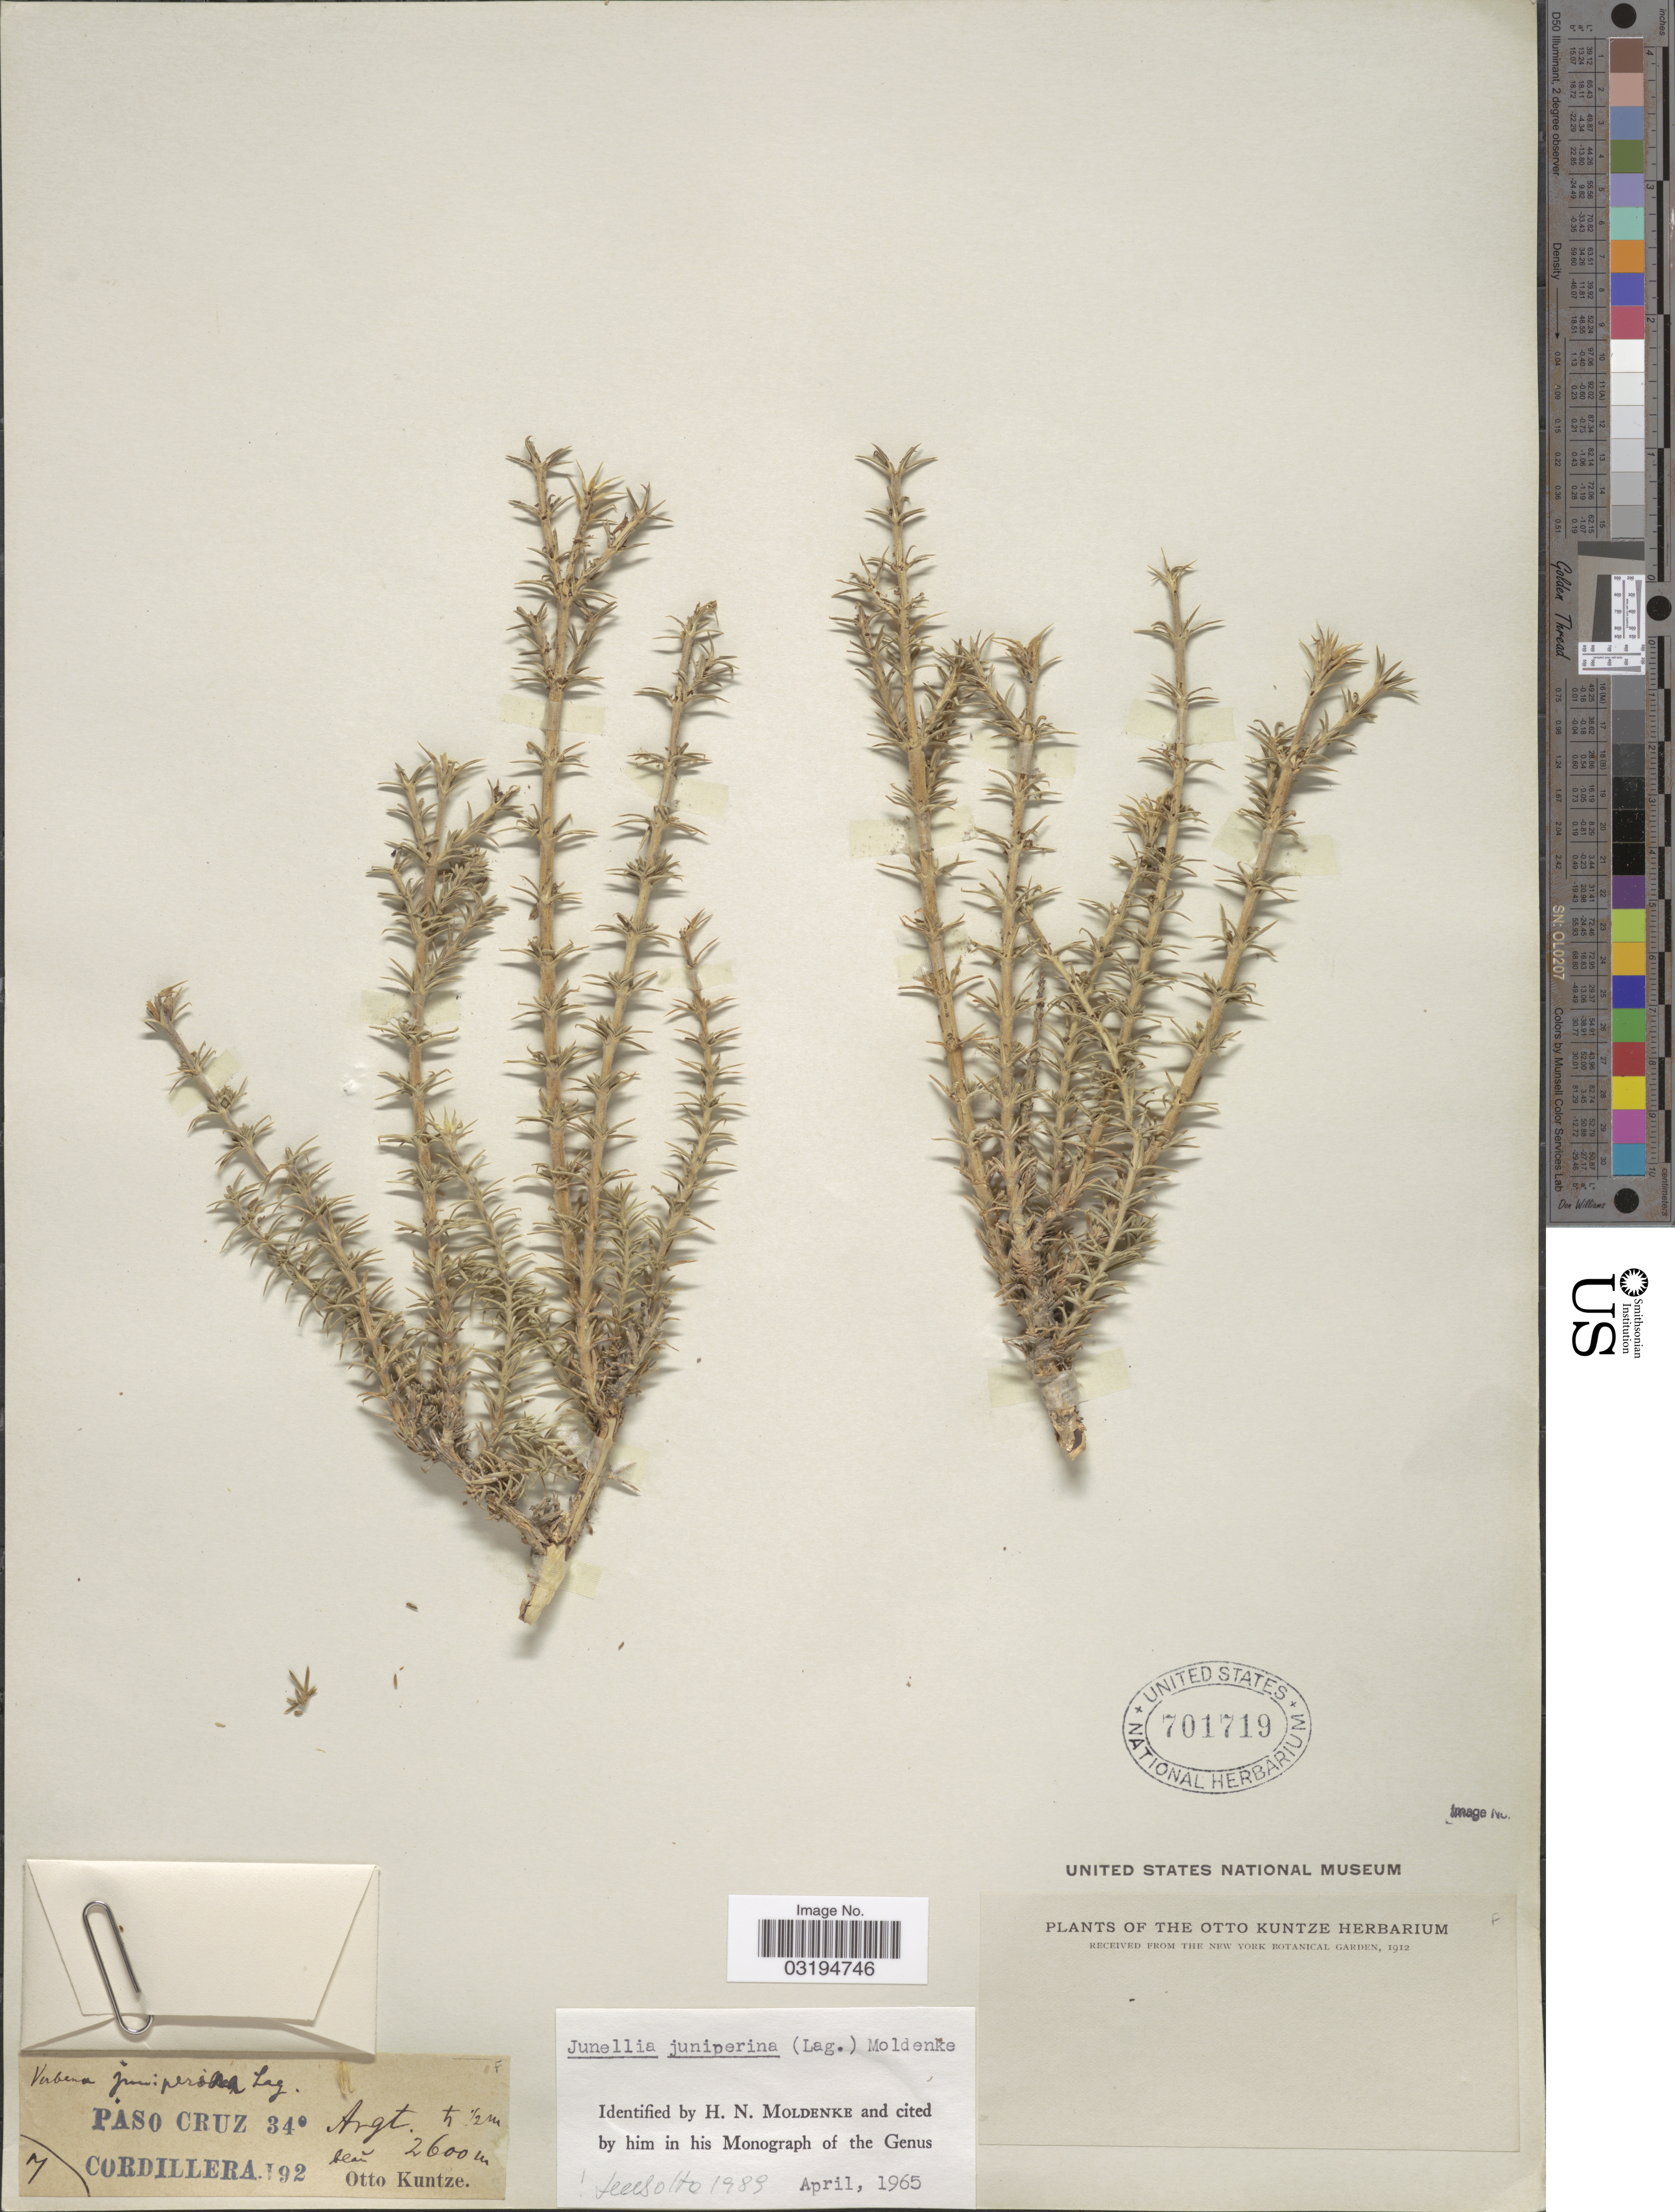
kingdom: Plantae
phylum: Tracheophyta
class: Magnoliopsida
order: Lamiales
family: Verbenaceae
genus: Junellia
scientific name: Junellia juniperina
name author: (Lag.) Moldenke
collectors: C.E.O. Kuntze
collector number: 7?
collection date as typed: Transcribed d/m/y: /1/92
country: Argentina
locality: Paso Cruz. Argt. Cordillera.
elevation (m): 2600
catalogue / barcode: US 701719